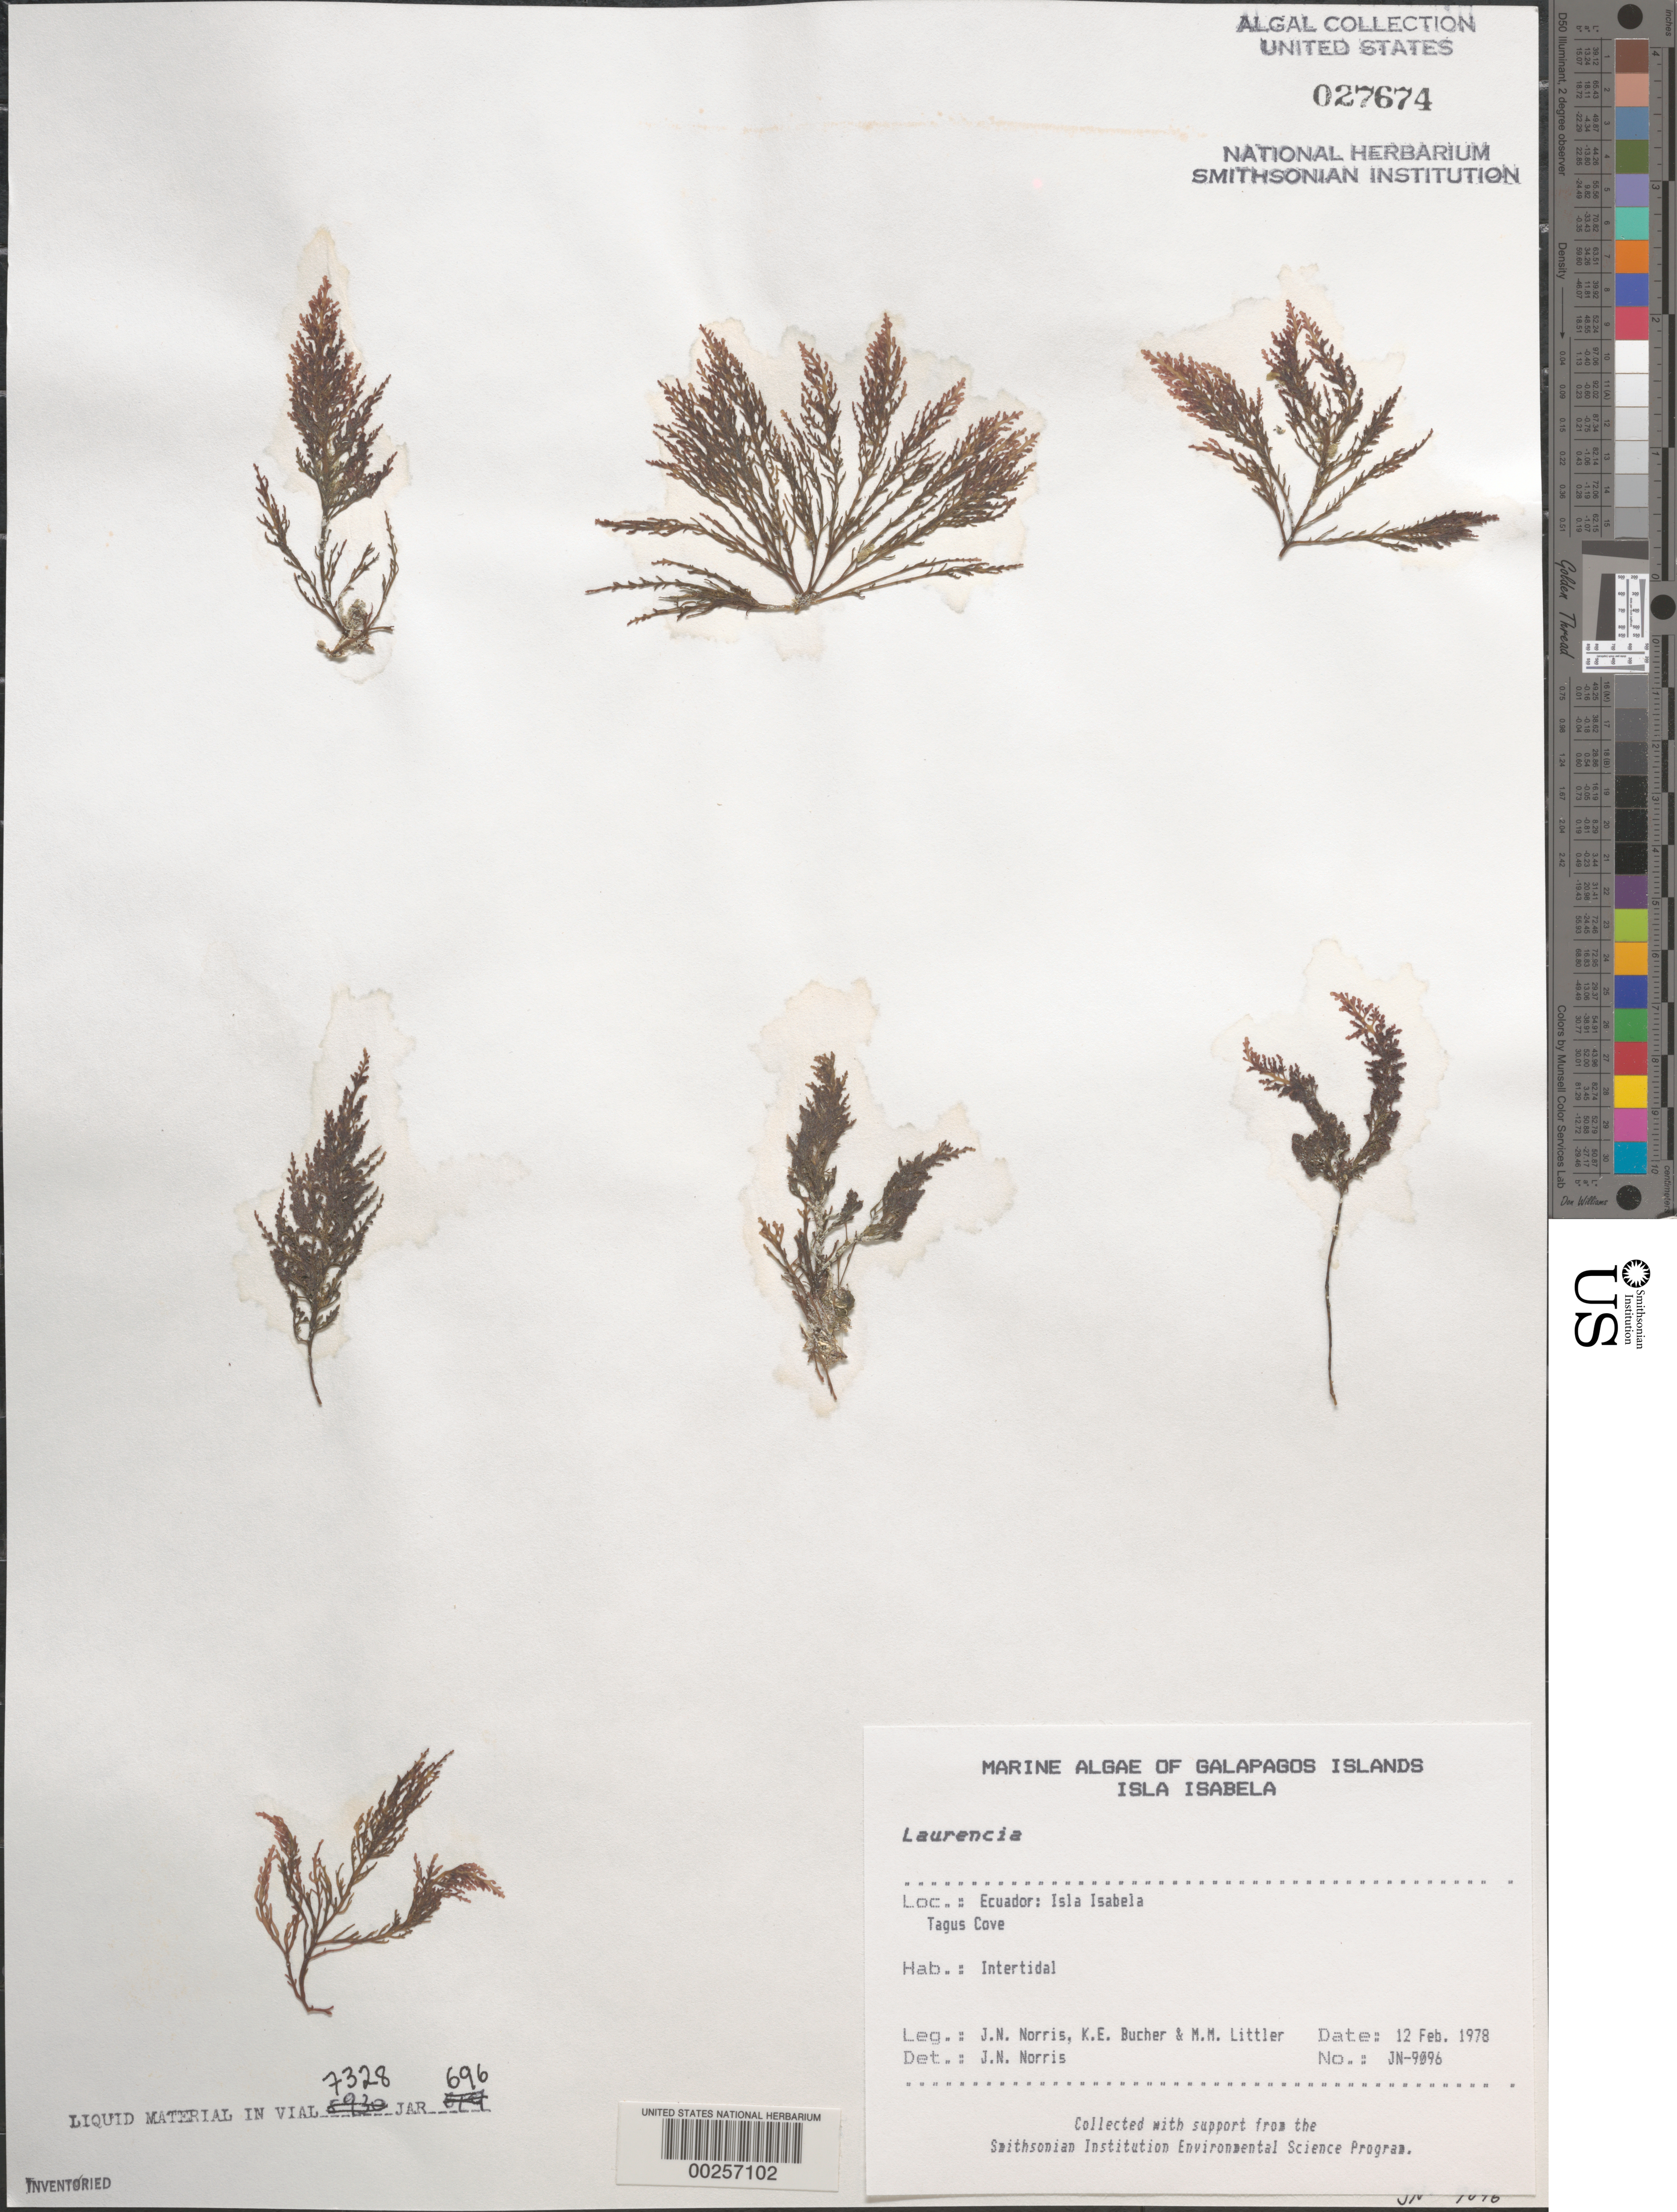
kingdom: Plantae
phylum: Rhodophyta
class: Florideophyceae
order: Ceramiales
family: Rhodomelaceae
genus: Laurencia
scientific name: Laurencia sp.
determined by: Norris, James N.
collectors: J. N. Norris, K. E. Bucher & M. M. Littler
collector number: JN-9096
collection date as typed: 12 Feb 1978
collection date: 1978-02-12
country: Ecuador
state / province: Colón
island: Isabela [Albemarle]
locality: Tagus Cove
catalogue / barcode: US 27674